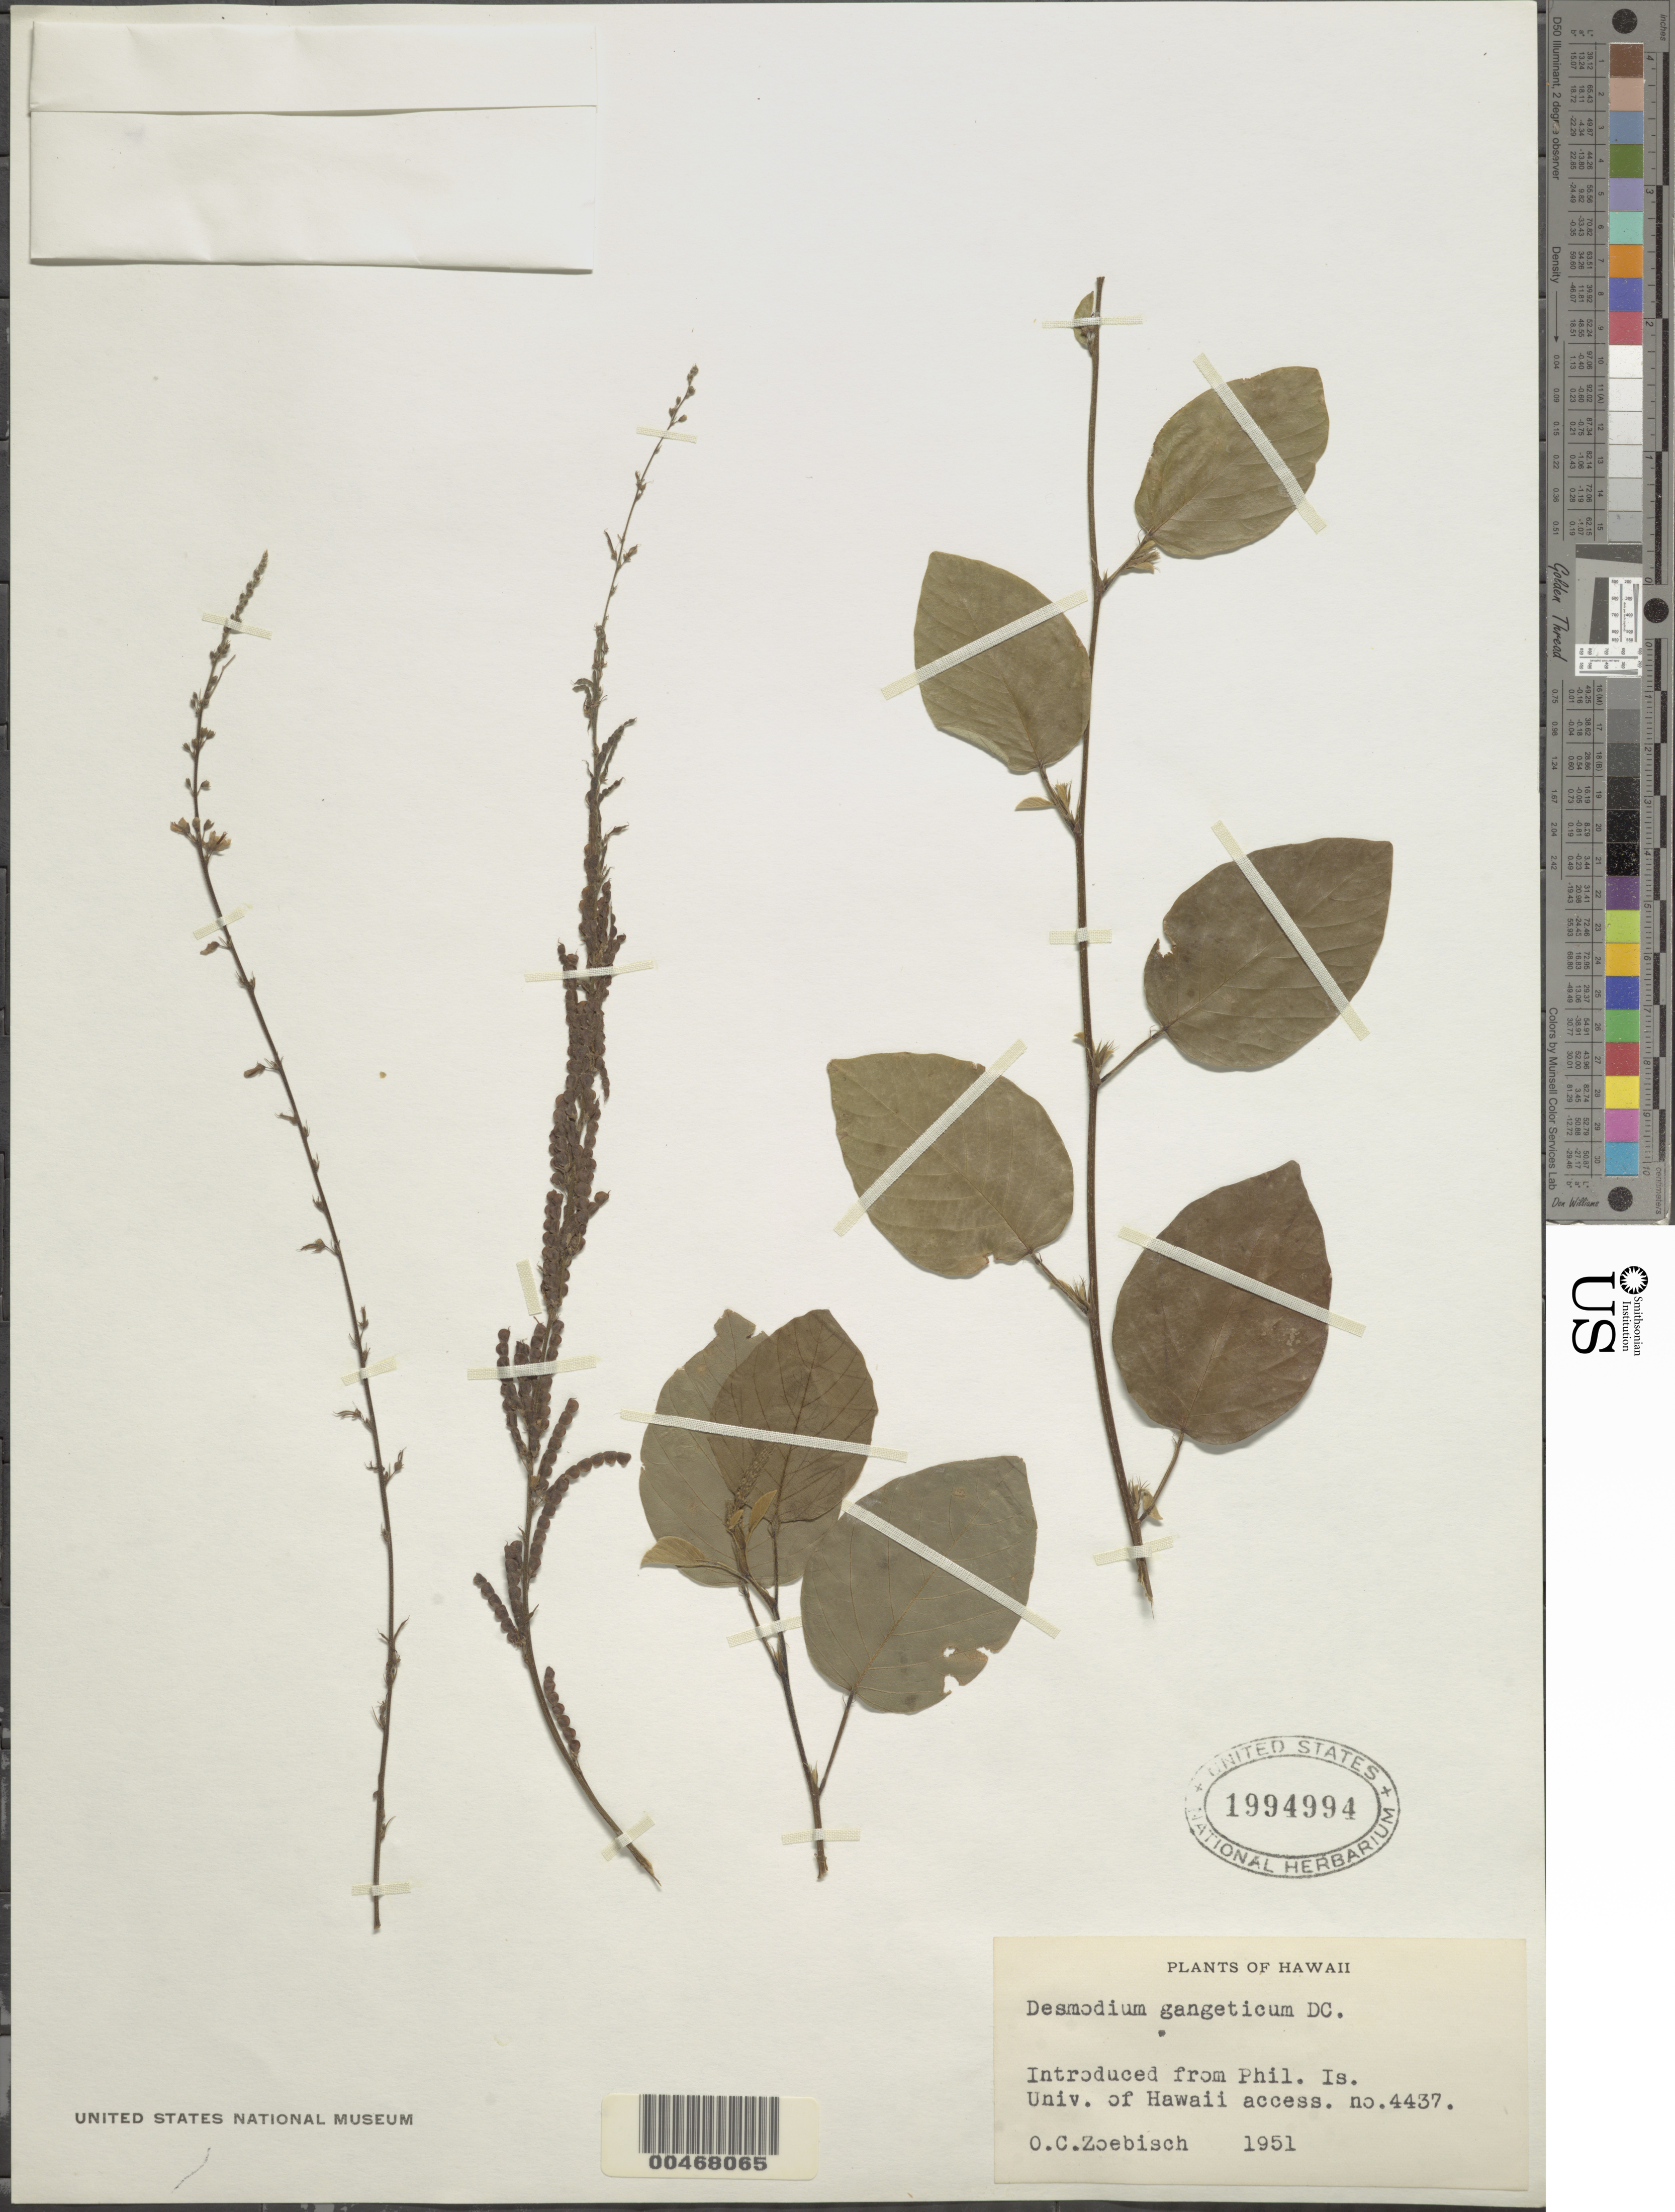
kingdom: Plantae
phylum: Tracheophyta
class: Magnoliopsida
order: Fabales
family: Fabaceae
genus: Pleurolobus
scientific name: Pleurolobus gangeticus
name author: (L.) J. St.-Hil. ex H. Ohashi & K. Ohashi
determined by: Wagner, W. L., (BOT), Smithsonian Institution - National Museum of Natural History (UNITED STATES)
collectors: O. Zoebisch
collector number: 1951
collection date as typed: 1951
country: United States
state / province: Hawaii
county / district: Hawaii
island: Hawaii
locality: Introduced from Phil. Is. Univ. of Hawaii access. no. 4437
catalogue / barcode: US 1994994